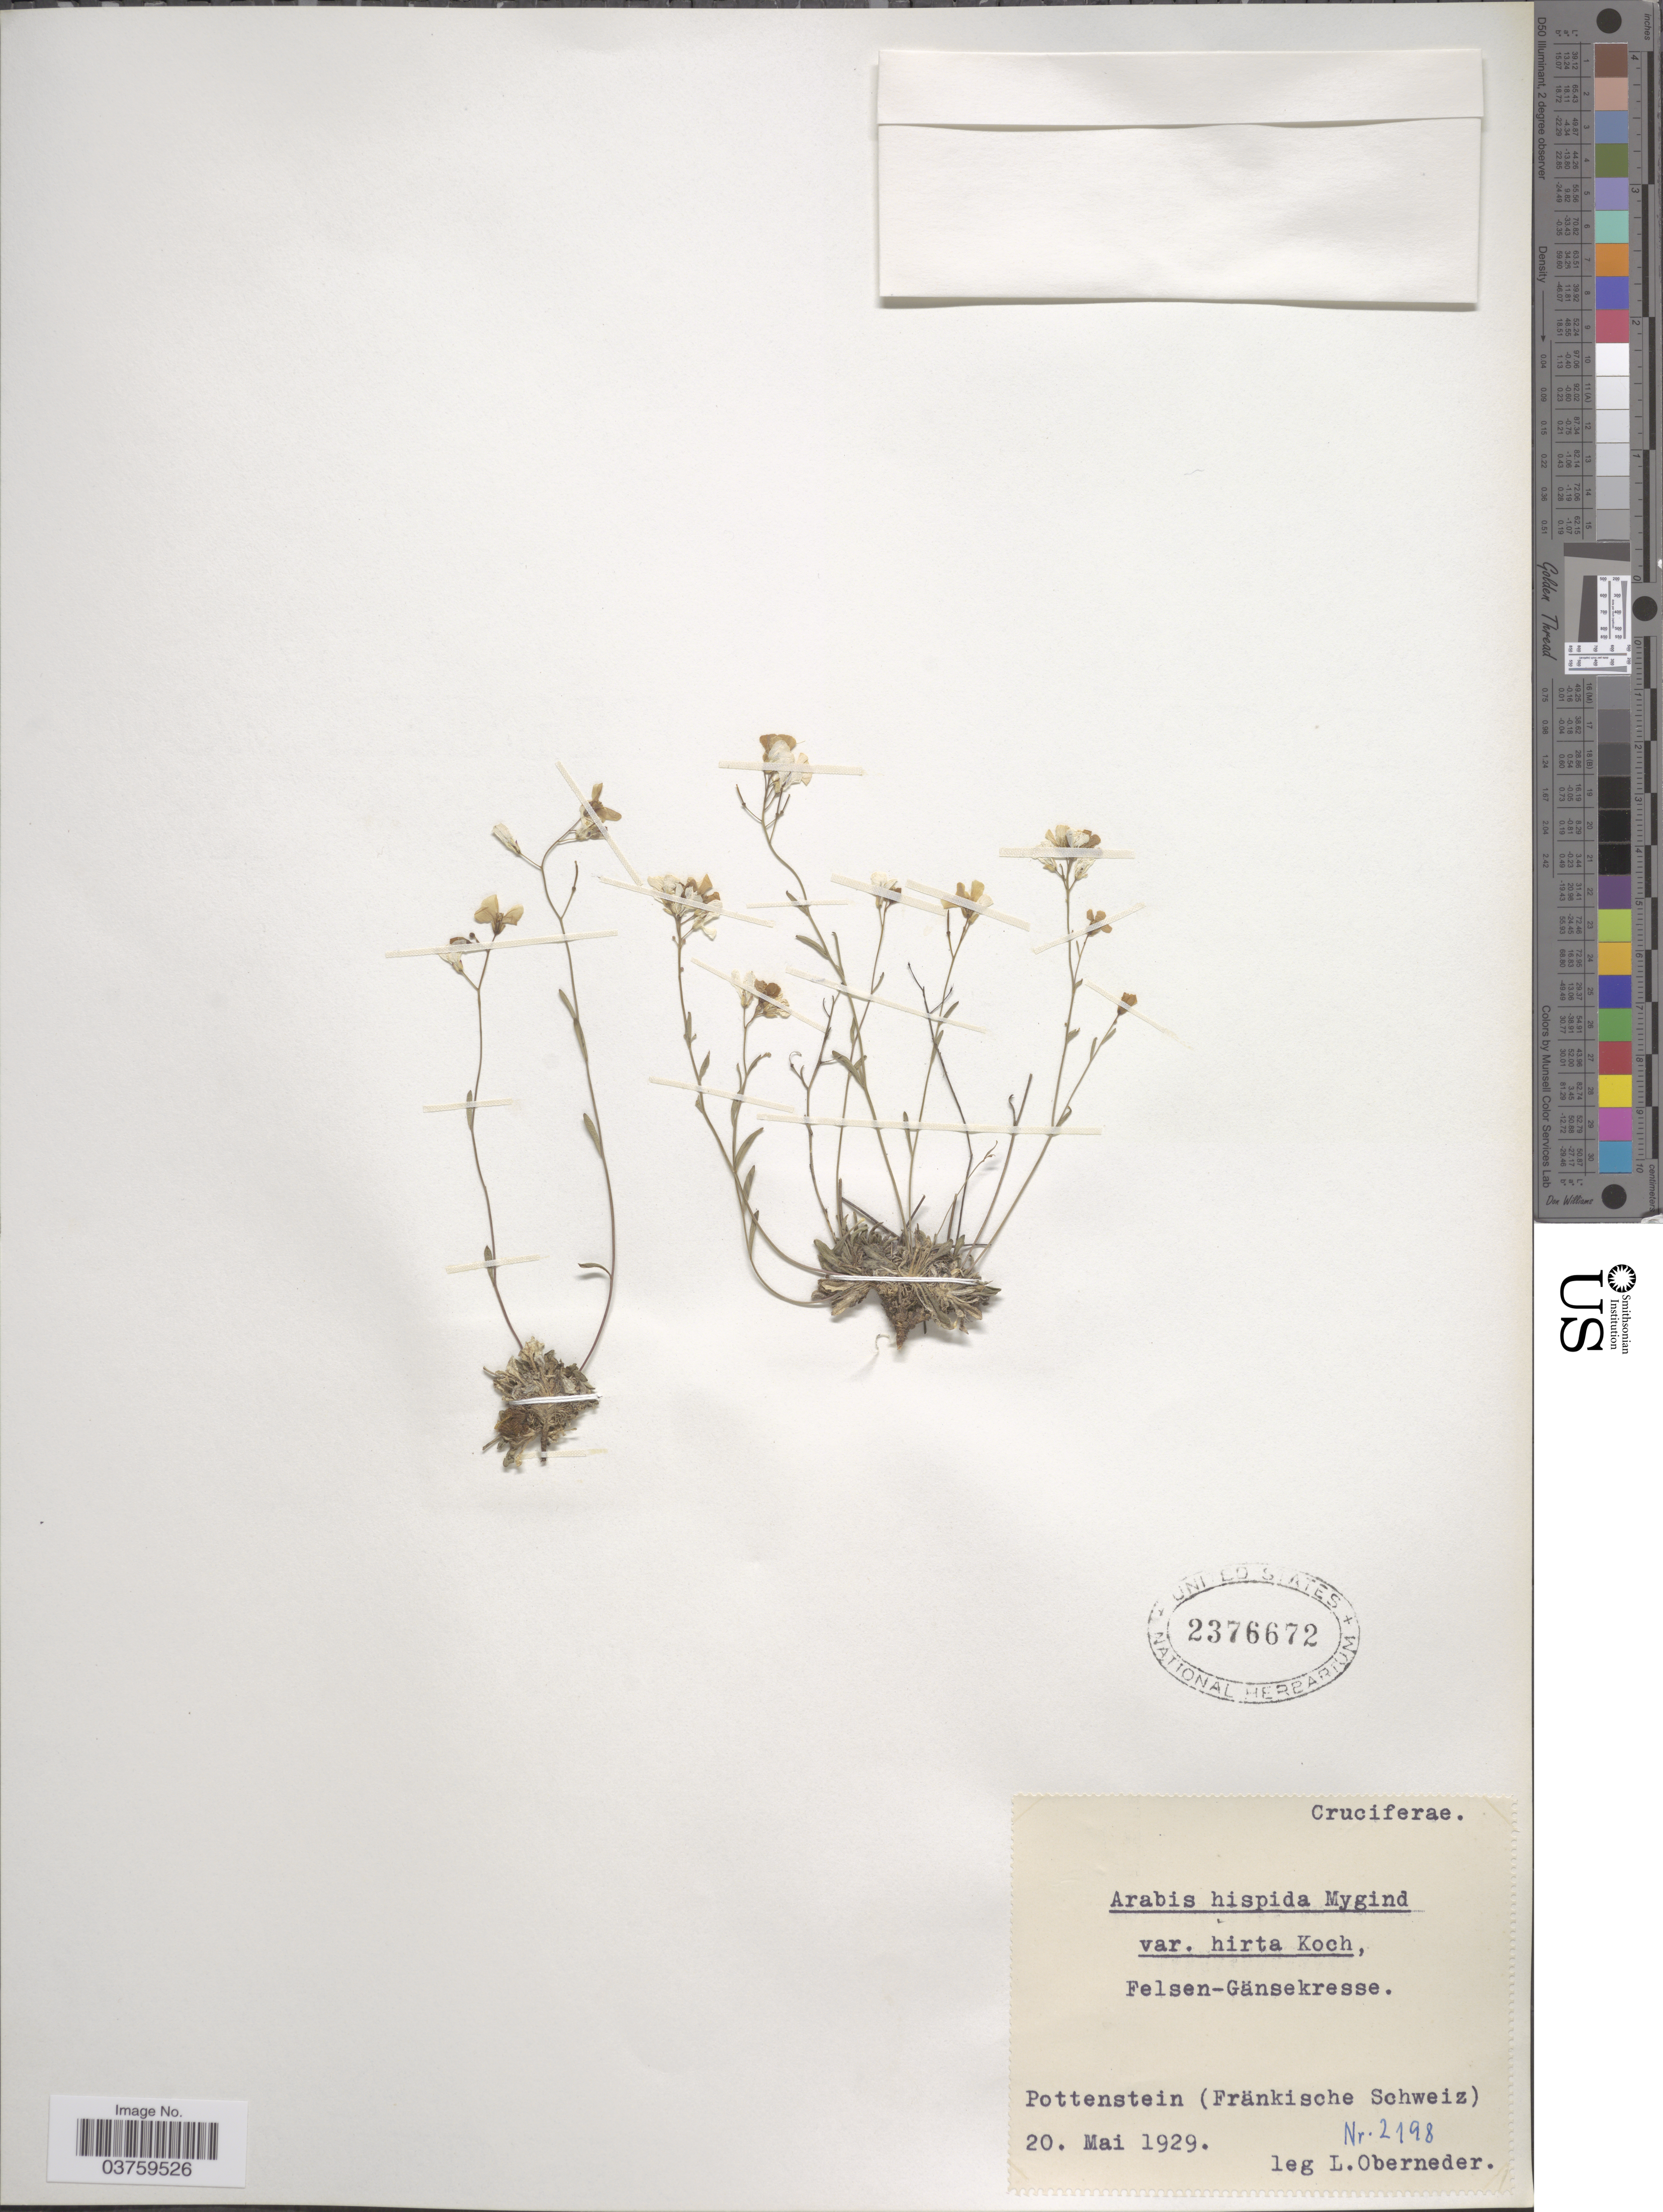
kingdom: Plantae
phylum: Tracheophyta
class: Magnoliopsida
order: Brassicales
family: Brassicaceae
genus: Arabis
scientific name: Arabis hispida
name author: Moench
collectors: L. Oberneder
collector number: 2198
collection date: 1929-05-20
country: Switzerland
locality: Pottenstein (Fränkische Schweiz).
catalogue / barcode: US 2376672